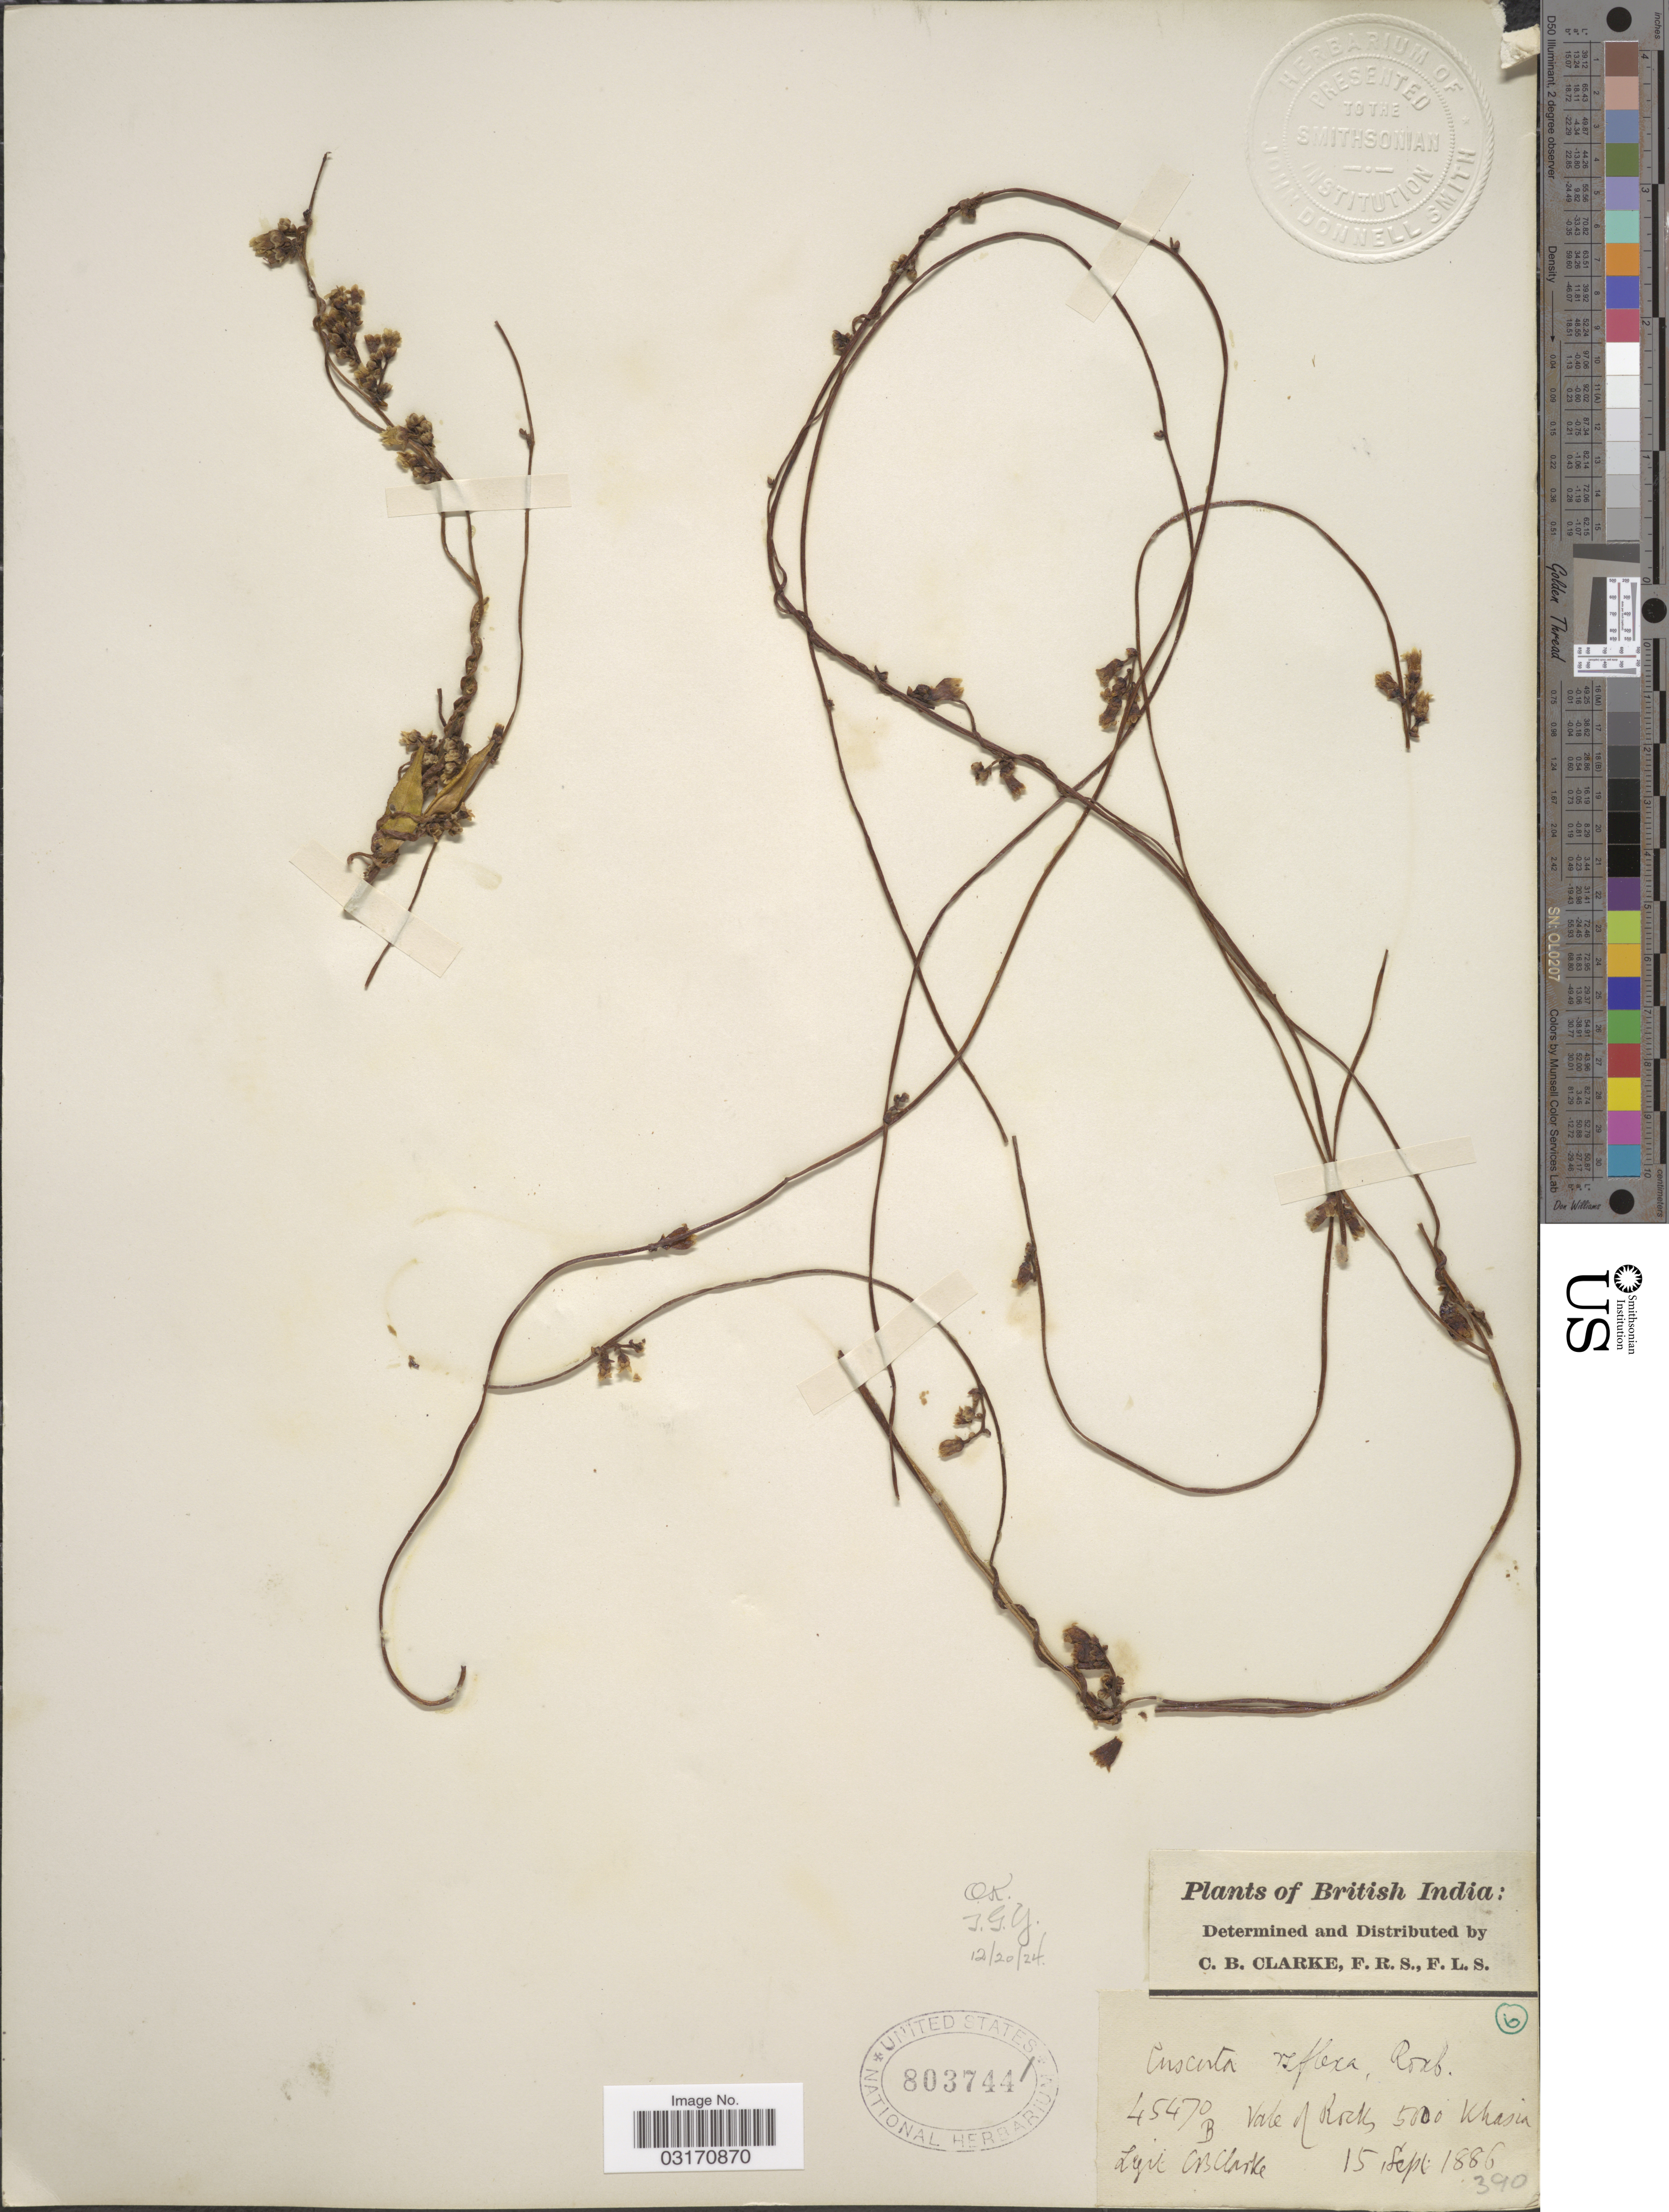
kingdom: Plantae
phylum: Tracheophyta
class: Magnoliopsida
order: Solanales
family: Convolvulaceae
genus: Cuscuta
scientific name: Cuscuta reflexa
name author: Roxb.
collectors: C. B. Clarke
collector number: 45470 B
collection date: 1886-09-15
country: India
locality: British India.. Vale of Rock, Khasia.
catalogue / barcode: US 803744